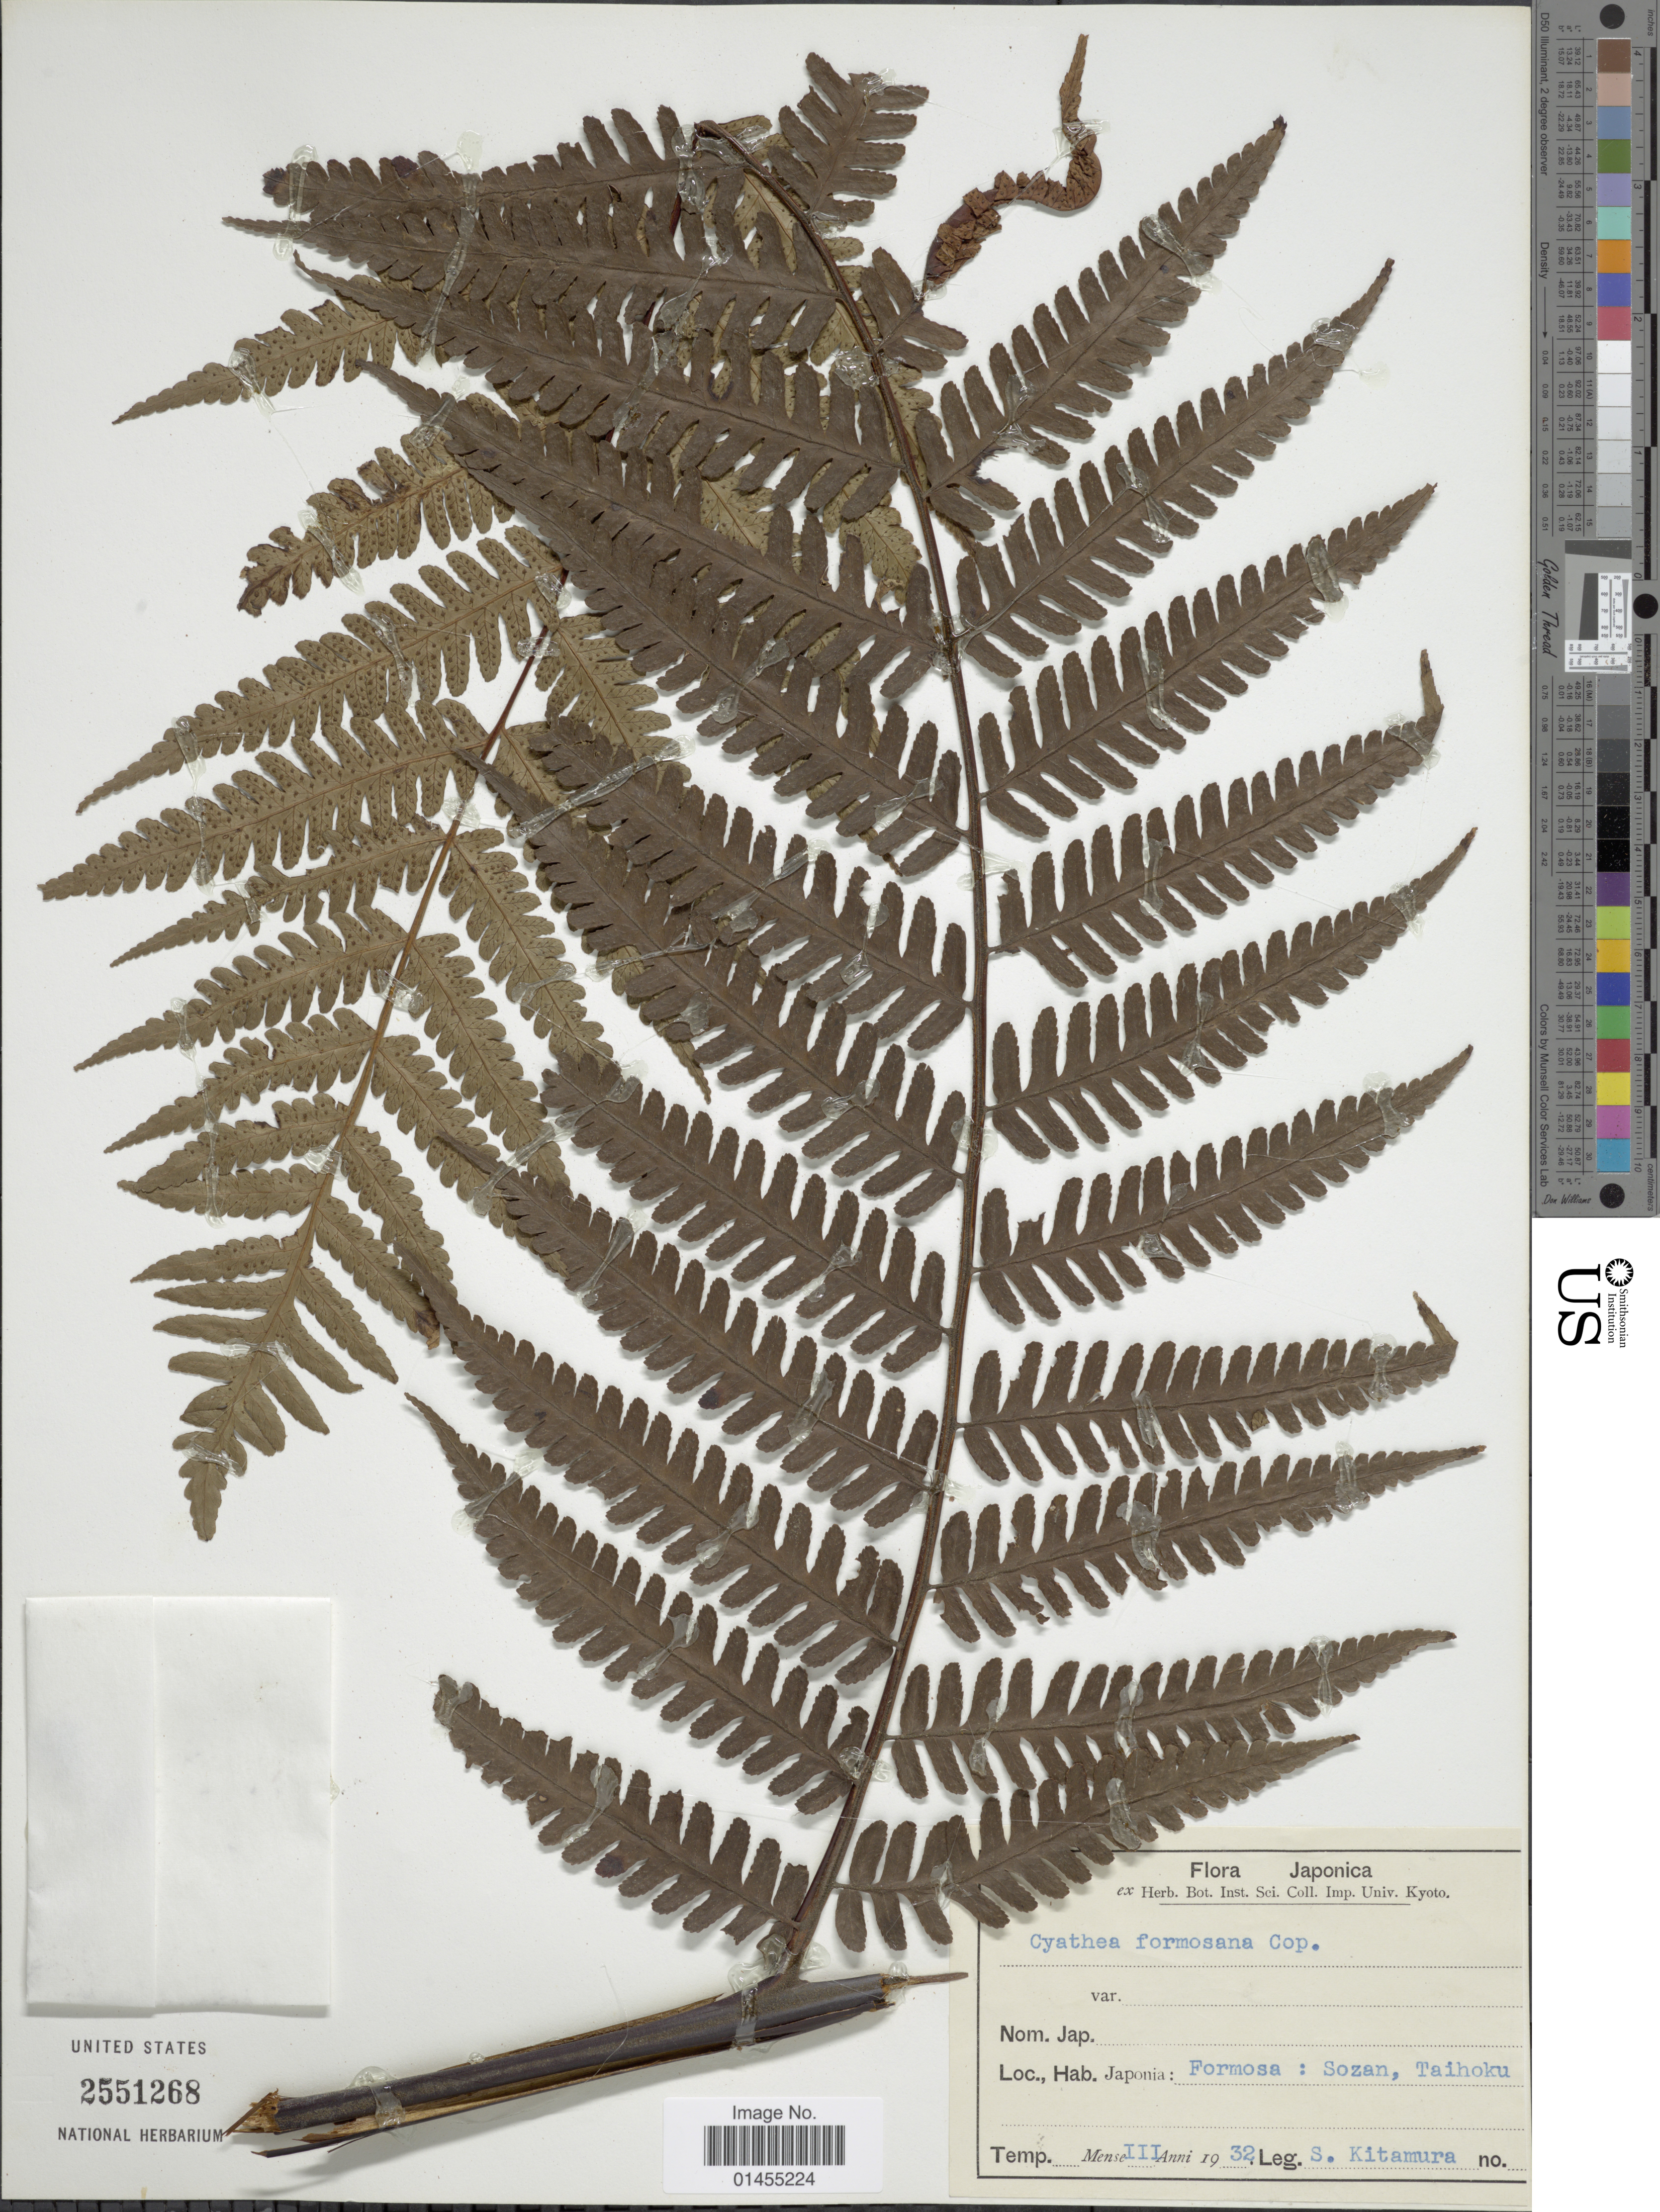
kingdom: Plantae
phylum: Tracheophyta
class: Polypodiopsida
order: Cyatheales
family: Cyatheaceae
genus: Alsophila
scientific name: Alsophila metteniana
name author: Hance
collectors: S. Kitamura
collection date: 1932-03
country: Taiwan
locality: Formosa: Sozan: Taihoku.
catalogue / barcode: US 2551268